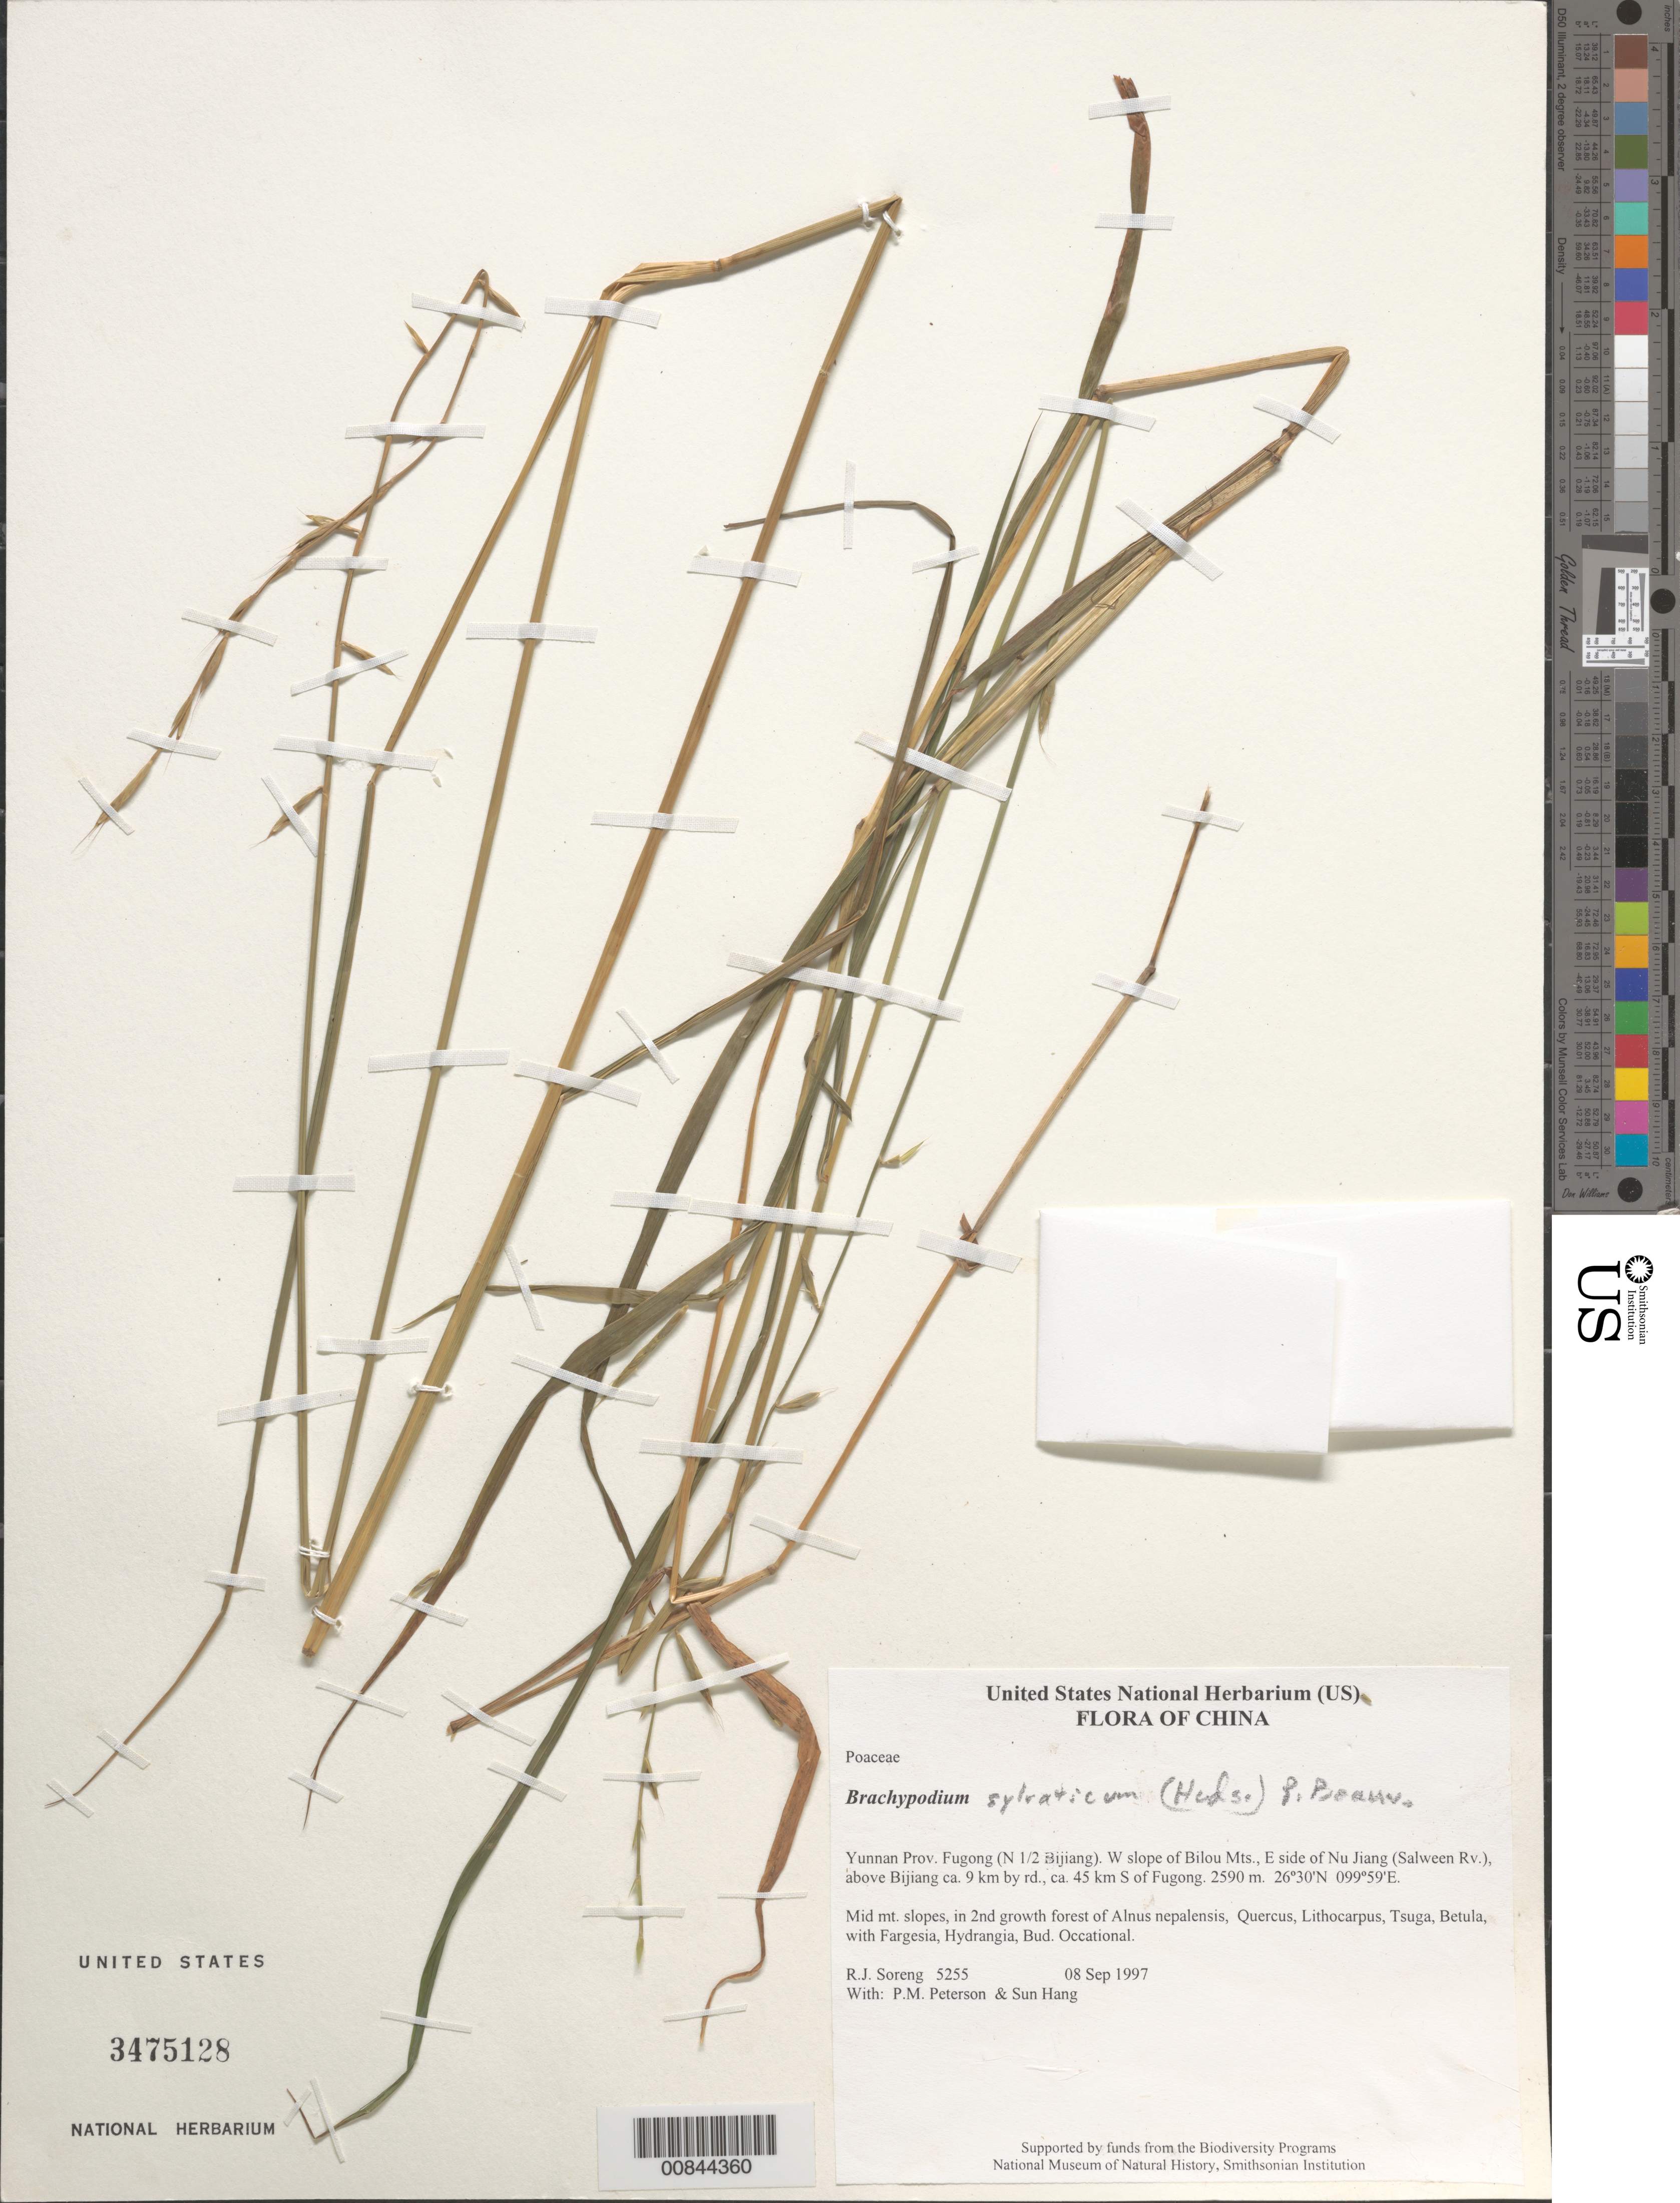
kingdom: Plantae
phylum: Tracheophyta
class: Liliopsida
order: Poales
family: Poaceae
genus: Brachypodium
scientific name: Brachypodium sylvaticum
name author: (Huds.) P. Beauv.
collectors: R. J. Soreng, P. M. Peterson & Sun Hang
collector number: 5255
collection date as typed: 08 Sep 1997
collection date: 1997-09-08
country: China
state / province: Yunnan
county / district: Fugong (N 1/2 Bijiang)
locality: W slope of Bilou Mts., E side of Nu Jiang (Salween Rv.), above Bijiang ca. 9 km by rd., ca. 45 km S of Fugong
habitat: Mid mt. slopes, in 2nd growth forest of Alnus nepalensis, Quercus, Lithocarpus, Tsuga, Betula, with Fargesia, Hydrangia, Bud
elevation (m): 2590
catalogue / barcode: US 3475128